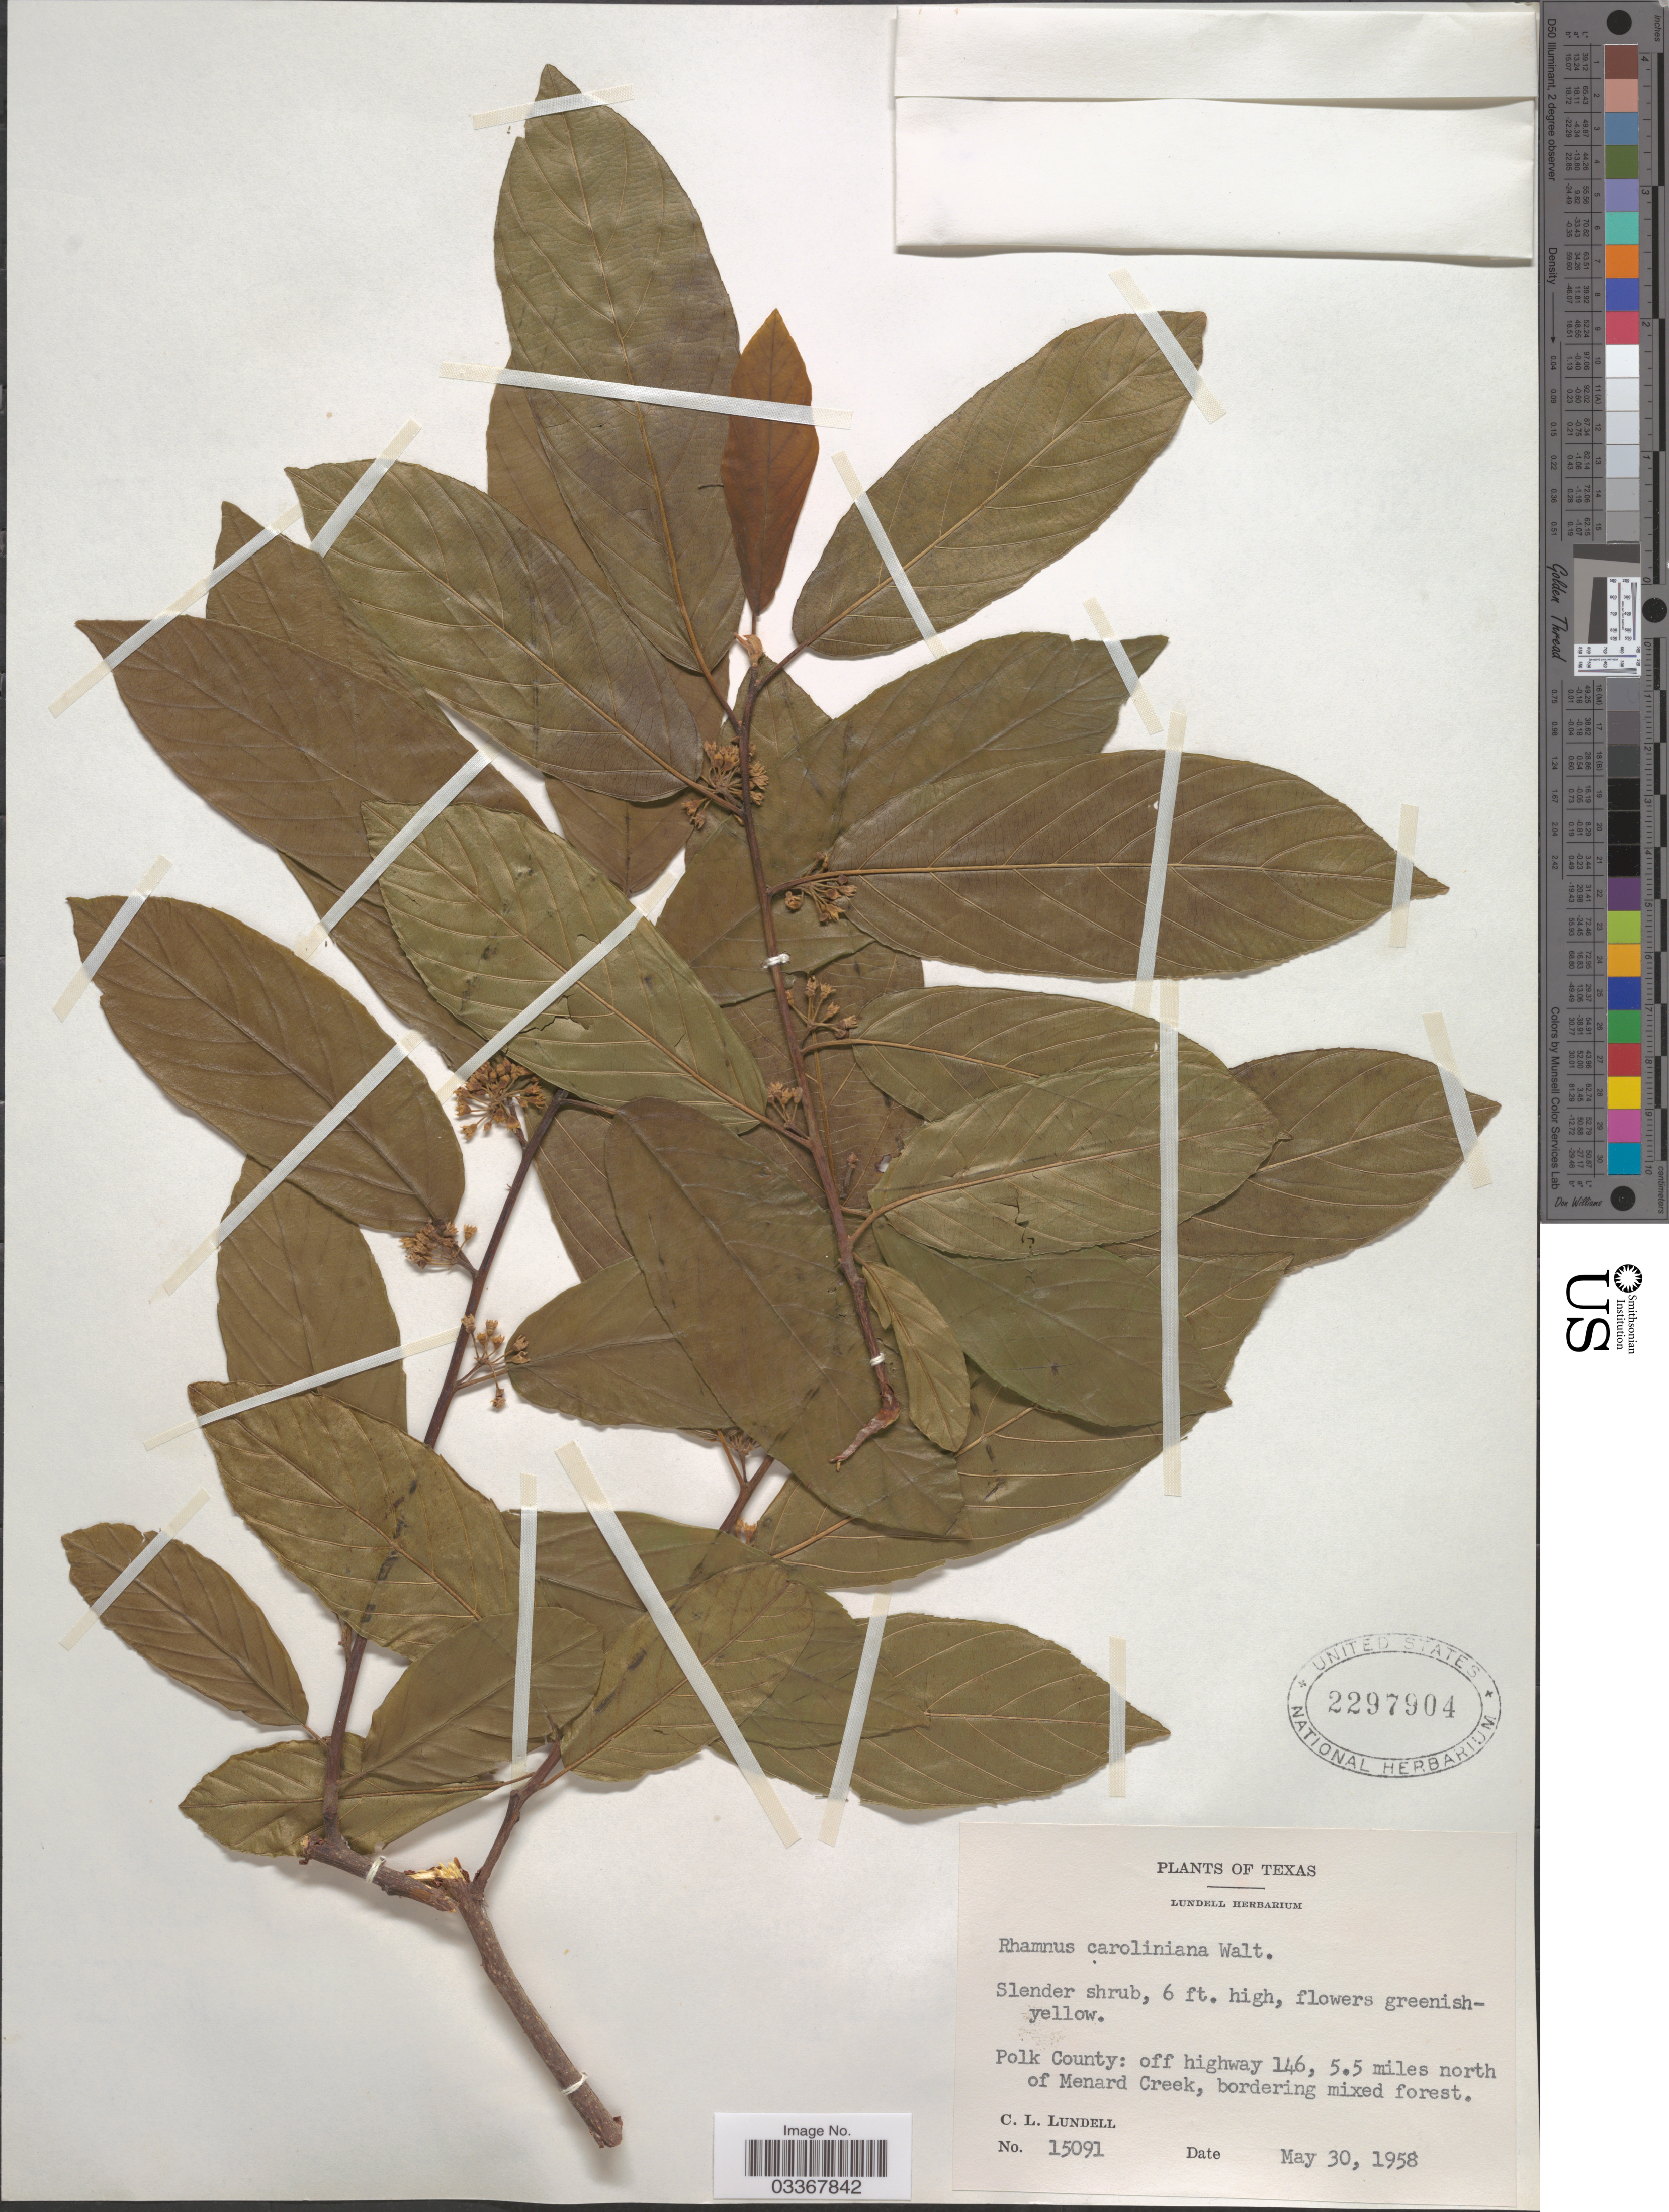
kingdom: Plantae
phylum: Tracheophyta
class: Magnoliopsida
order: Rosales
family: Rhamnaceae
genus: Frangula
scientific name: Frangula caroliniana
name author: (Walter) A. Gray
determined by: Strong, Mark T., (BOT), Smithsonian Institution - National Museum of Natural History (UNITED STATES)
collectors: C. L. Lundell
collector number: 15091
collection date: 1958-05-30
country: United States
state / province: Texas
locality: Polk County: off highway 146, 5.5 miles north of Menard Creek.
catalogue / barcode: US 2297904